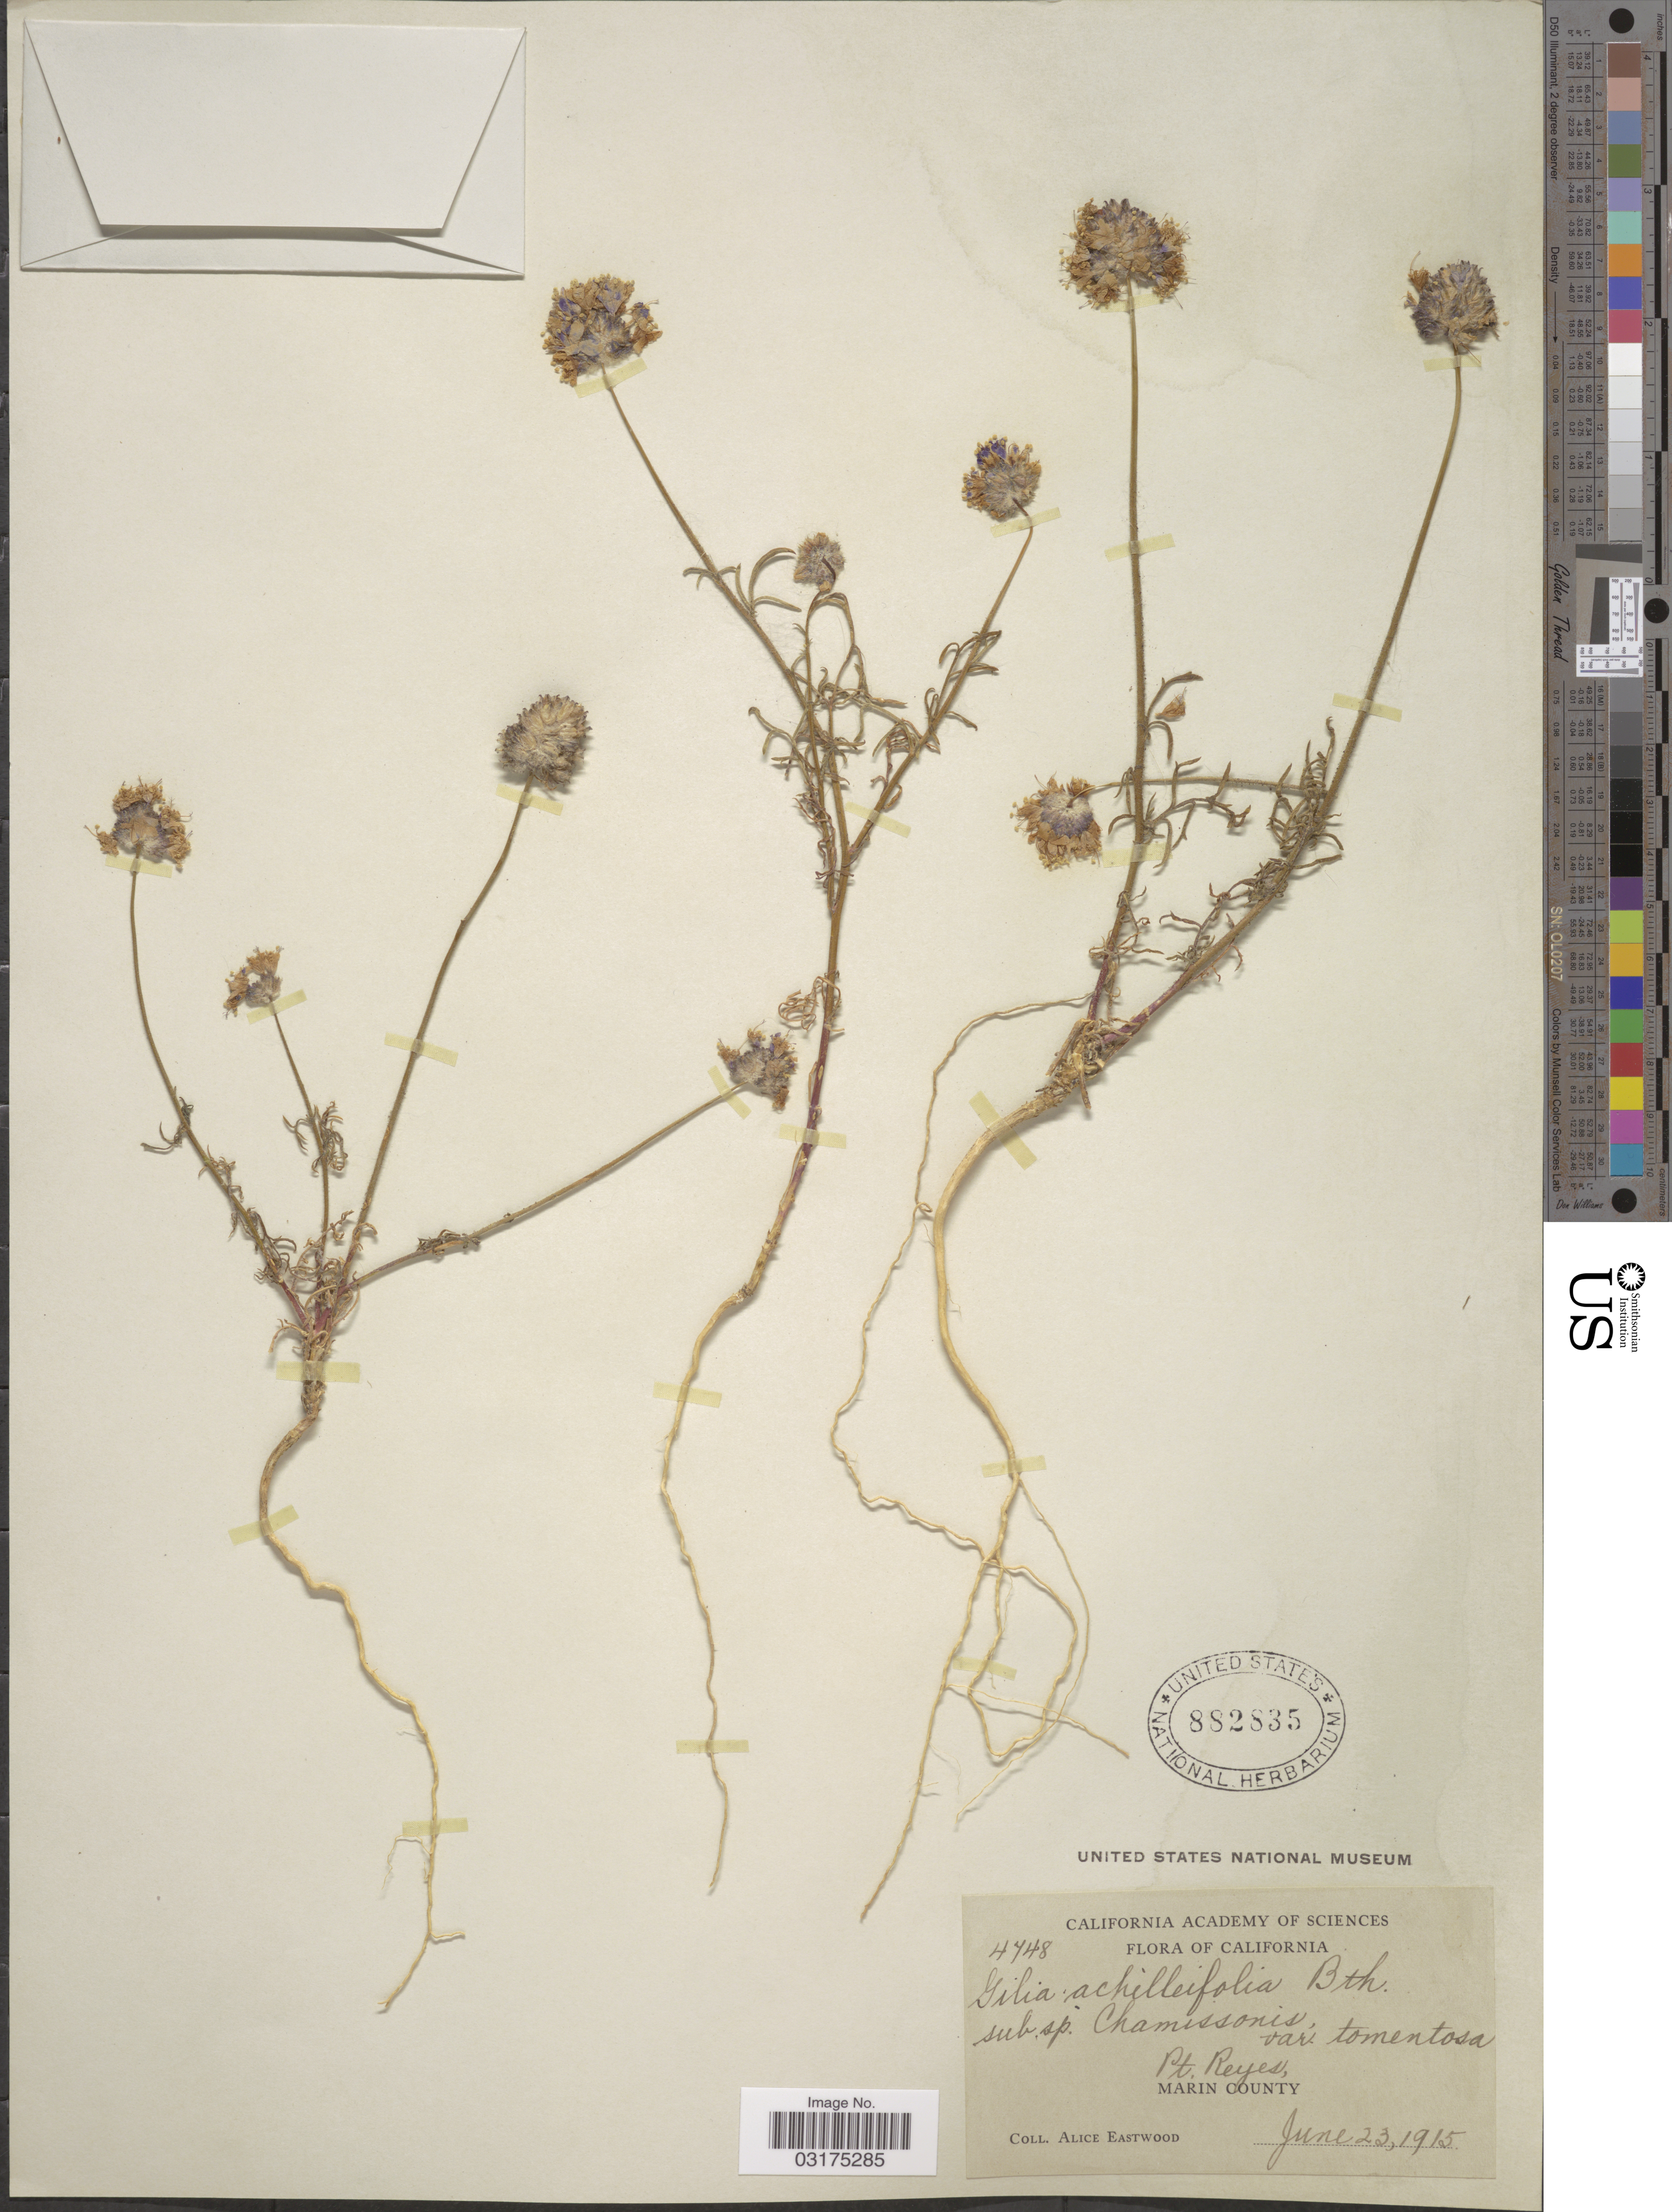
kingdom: Plantae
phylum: Tracheophyta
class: Magnoliopsida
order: Ericales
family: Polemoniaceae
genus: Gilia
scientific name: Gilia capitata subsp. chamissonis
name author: (Greene) V.E. Grant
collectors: A. Eastwood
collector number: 4748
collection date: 1915-06-23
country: United States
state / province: California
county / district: Marin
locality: Pt. Reyes, Marin County.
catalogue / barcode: US 882835